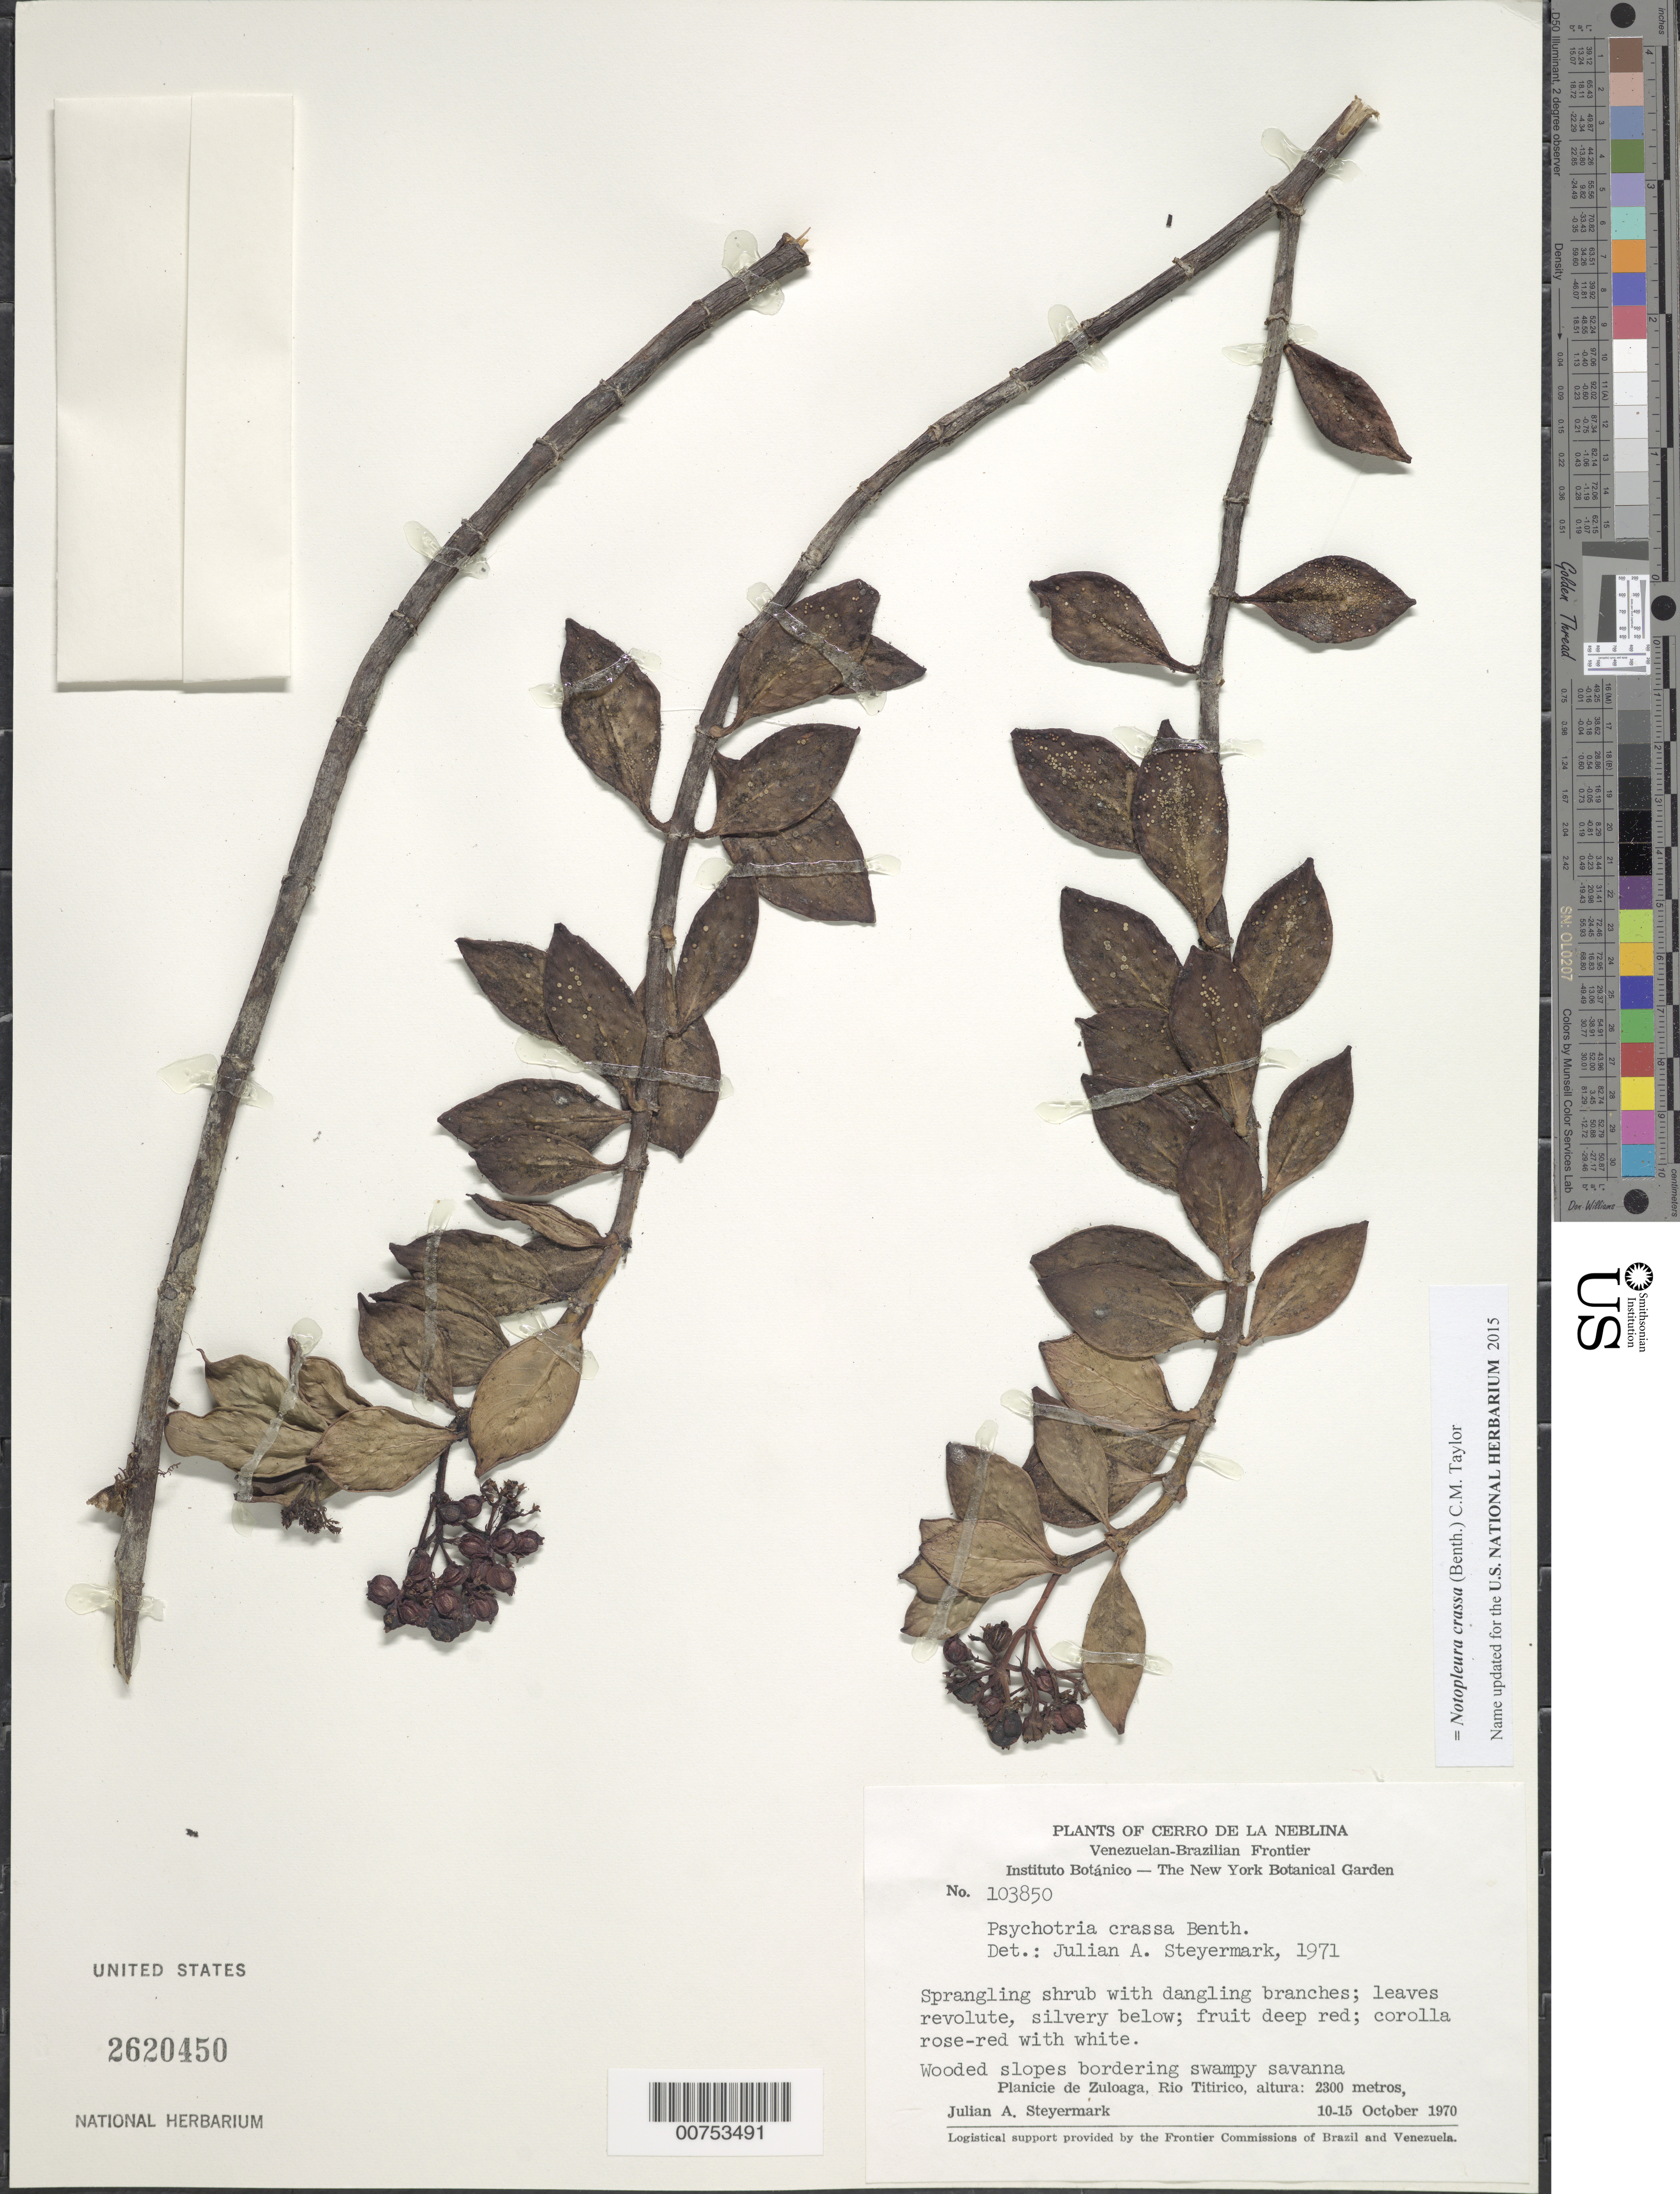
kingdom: Plantae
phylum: Tracheophyta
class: Magnoliopsida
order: Gentianales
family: Rubiaceae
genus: Psychotria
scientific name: Psychotria crassa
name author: Benth.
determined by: Steyermark, Julian A., (VEN)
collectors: J. Steyermark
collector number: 103850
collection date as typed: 10-Oct-70 to 15-Oct-70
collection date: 1970-10-10/1970-10-15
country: Venezuela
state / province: Amazonas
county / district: Río Negro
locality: Cerro de la Neblina, Planicie de Zuloaga, Río Titirico; Venezuelan-Brazilian frontier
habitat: Wooded slopes bordering swampy savanna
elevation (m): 2300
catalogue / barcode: US 2620450